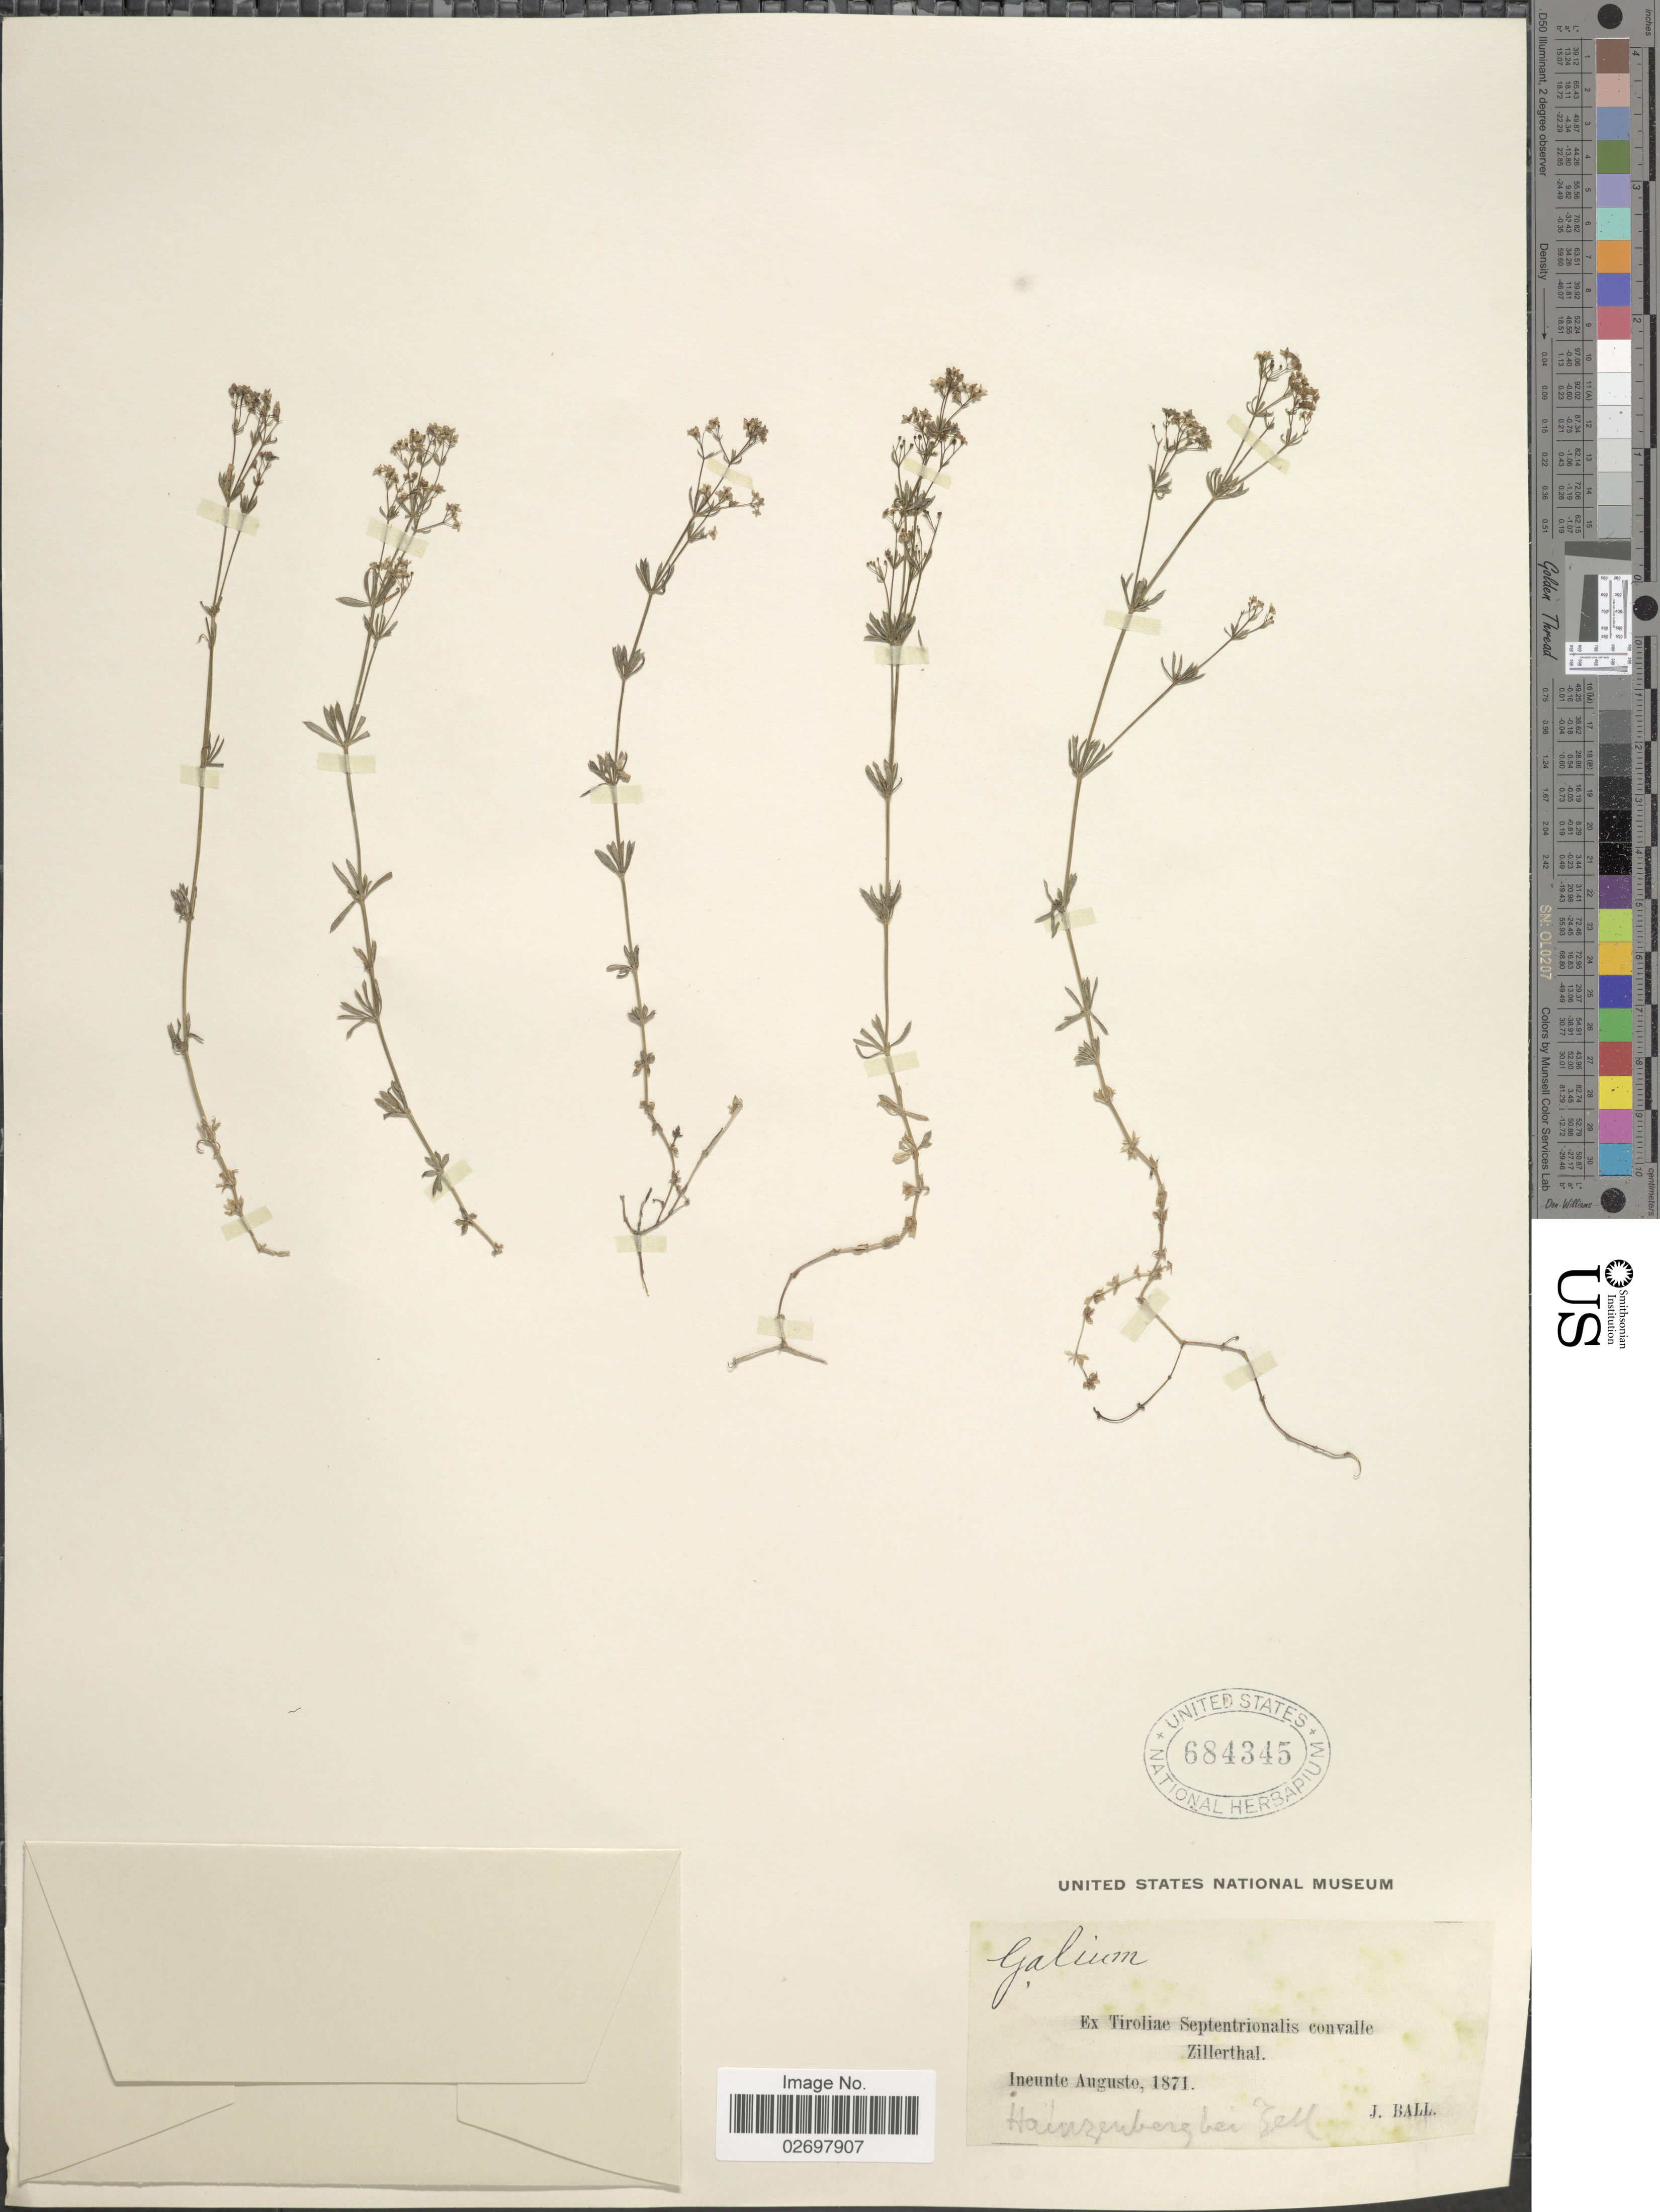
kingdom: Plantae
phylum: Tracheophyta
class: Magnoliopsida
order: Gentianales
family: Rubiaceae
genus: Galium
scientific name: Galium sp.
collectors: J. Ball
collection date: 1871-08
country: Austria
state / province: Tirol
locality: Ex Tiroliae Septentrionalis convalle Zillerthal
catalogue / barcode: US 684345